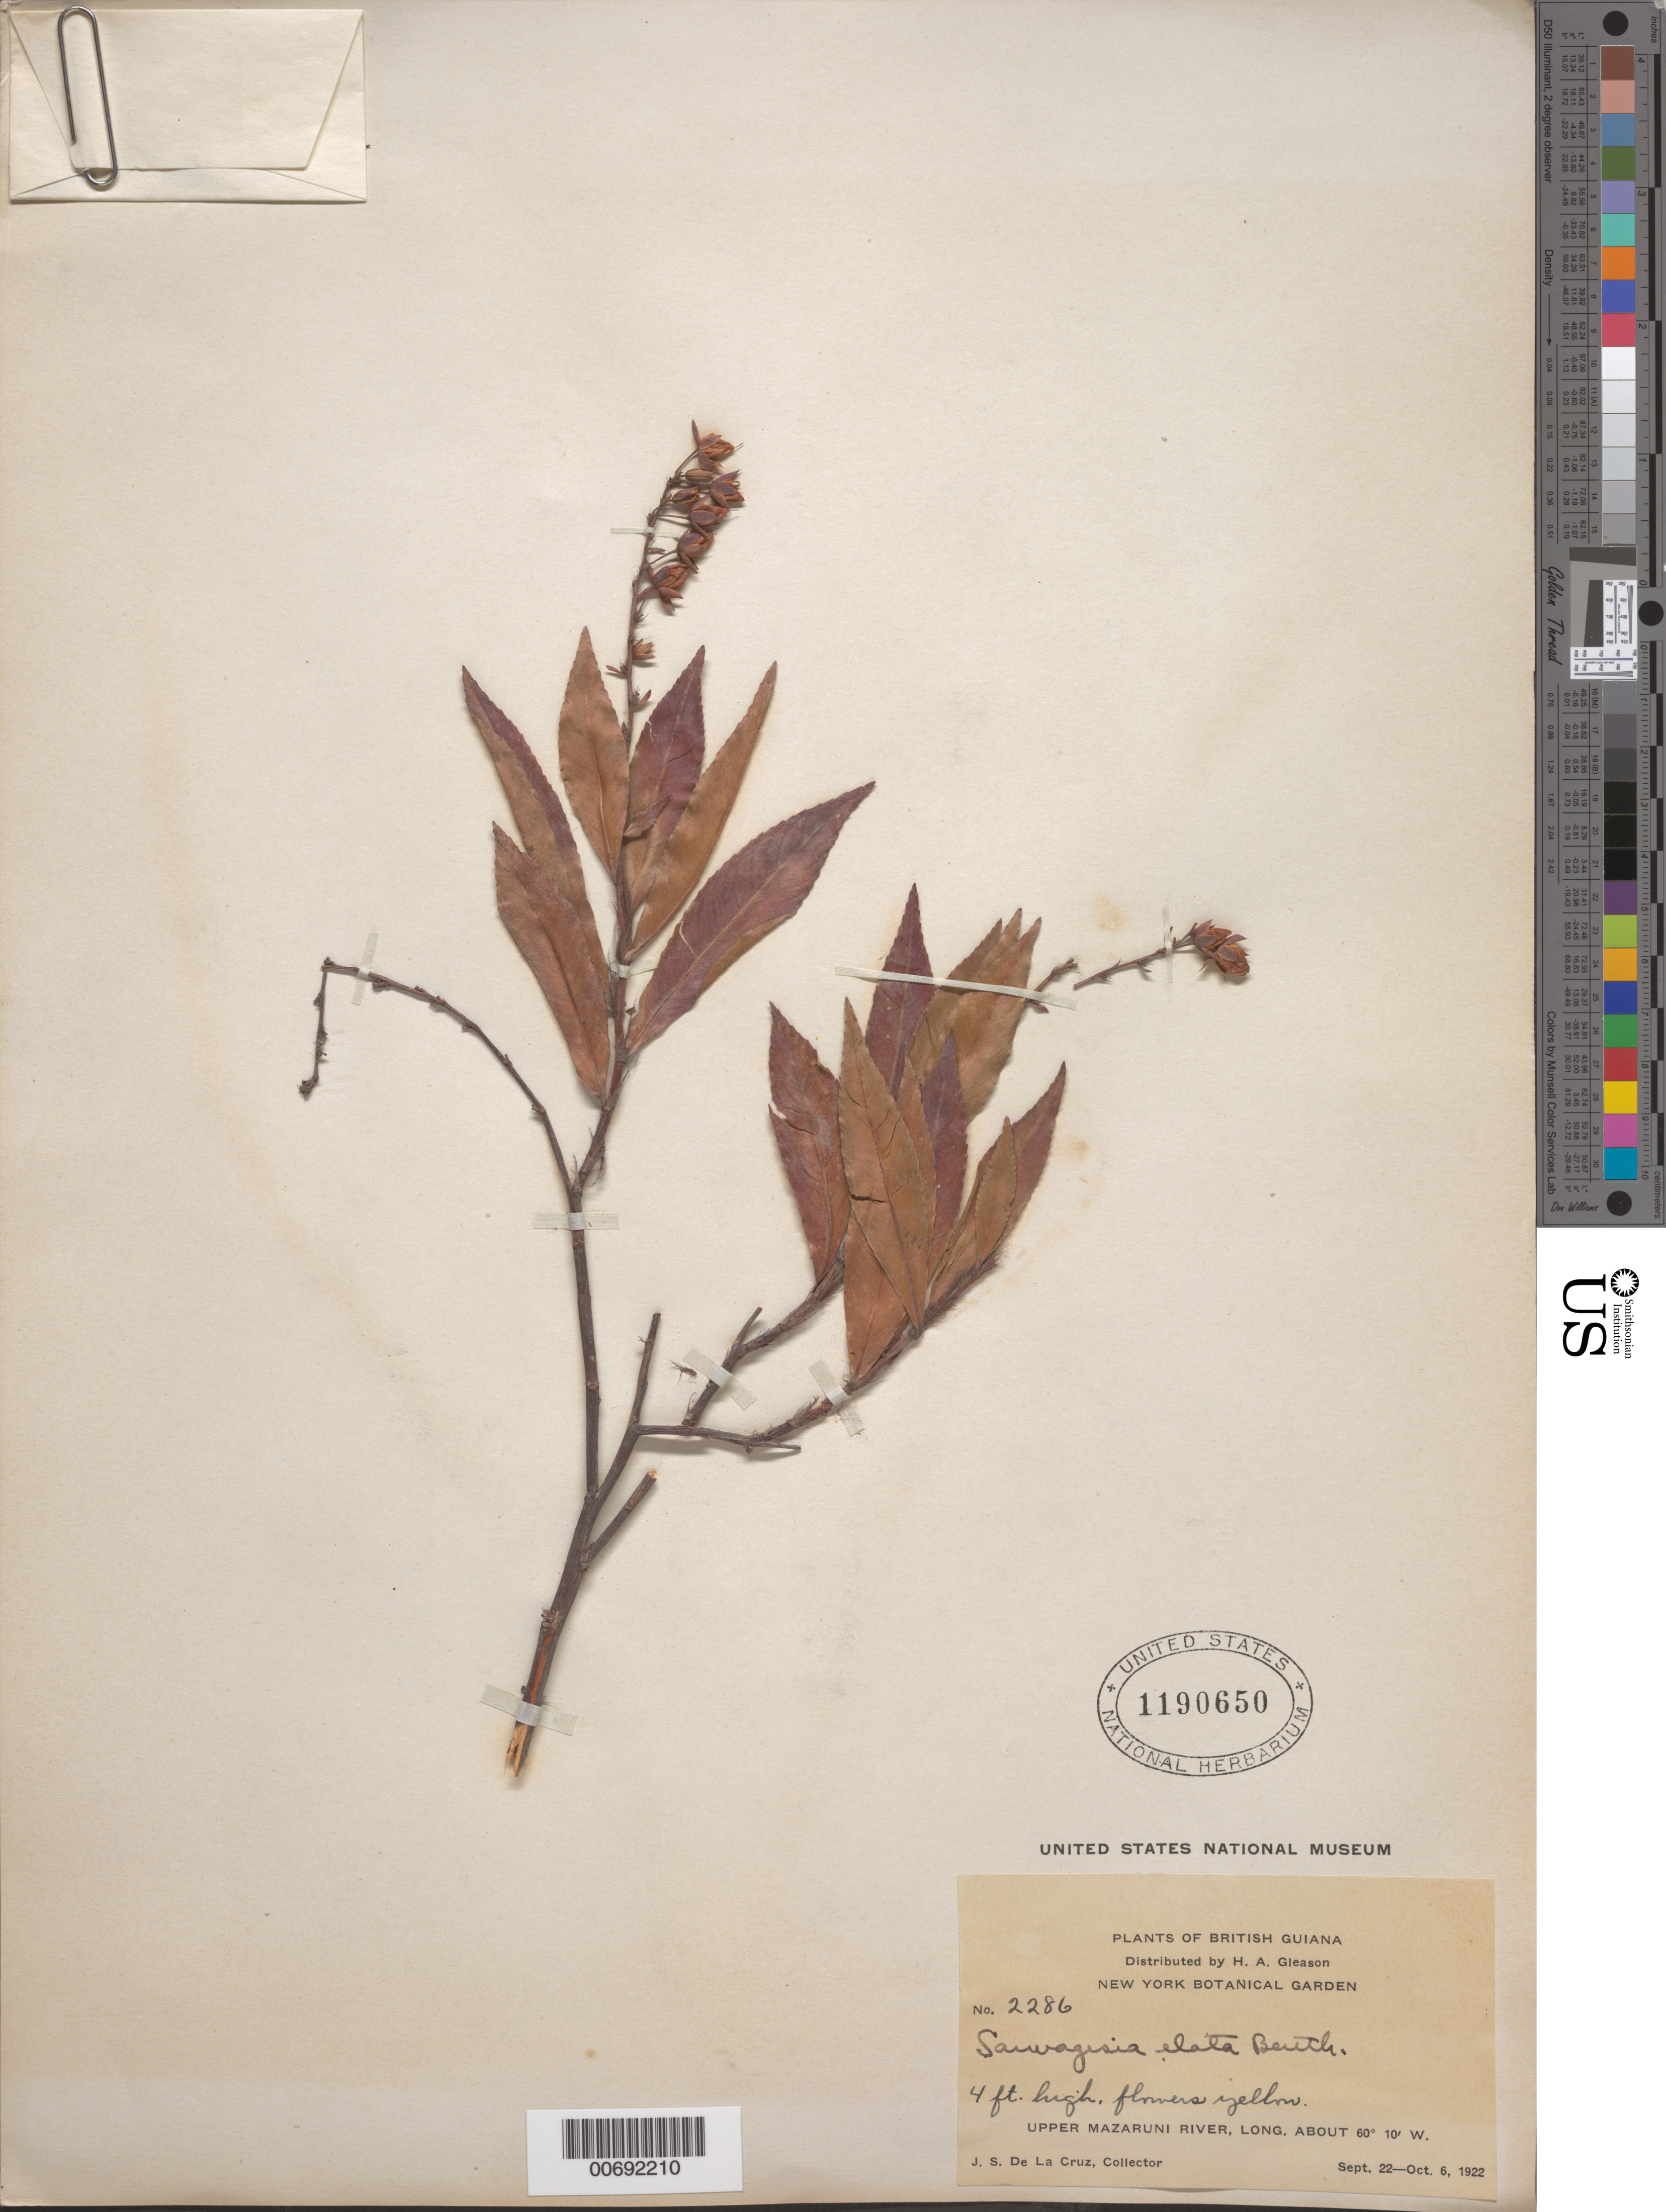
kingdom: Plantae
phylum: Tracheophyta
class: Magnoliopsida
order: Malpighiales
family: Ochnaceae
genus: Sauvagesia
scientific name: Sauvagesia elata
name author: Benth.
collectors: J. S. de la Cruz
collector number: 2286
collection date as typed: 22-Sep-22 to 6-Oct-22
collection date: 1922-09-22/1922-10-06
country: Guyana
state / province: Cuyuni-Mazaruni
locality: Upper Mazaruni R.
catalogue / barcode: US 1190650